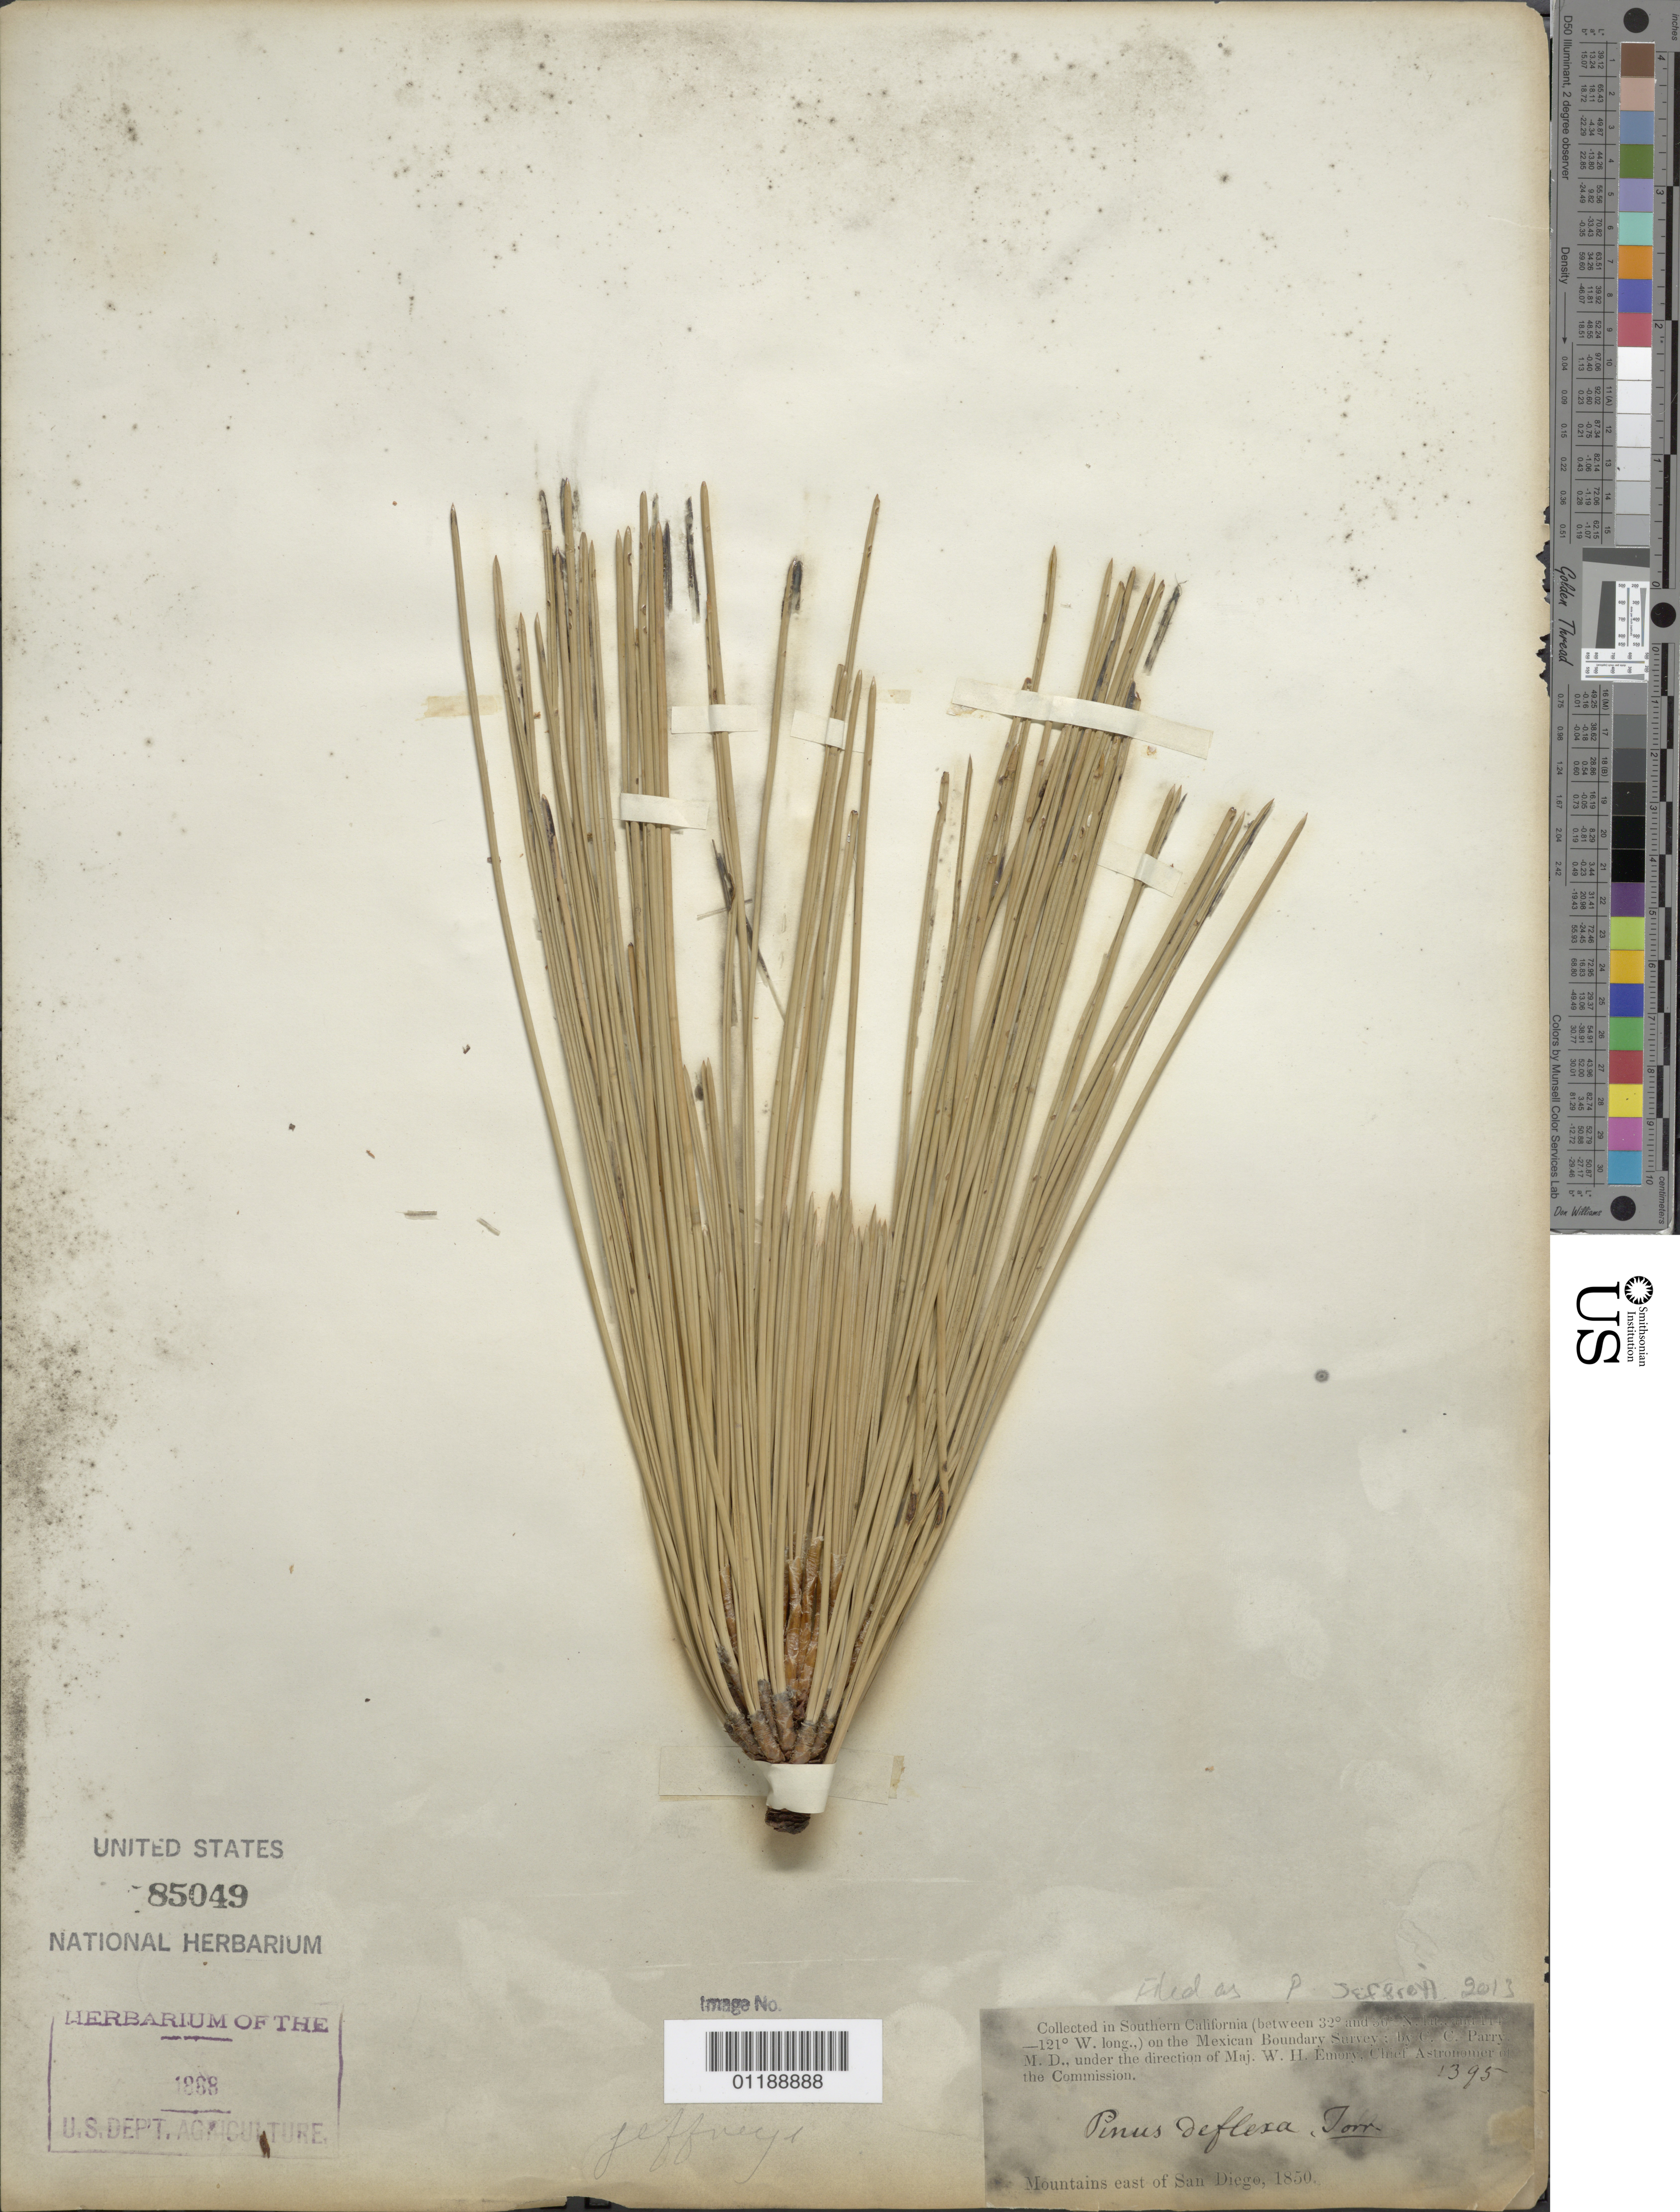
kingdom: Plantae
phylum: Tracheophyta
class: Pinopsida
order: Pinales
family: Pinaceae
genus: Pinus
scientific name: Pinus jeffreyi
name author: Balf.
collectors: C. C. Parry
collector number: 1395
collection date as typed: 1850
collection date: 1850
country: United States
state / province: California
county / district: San Diego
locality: Mountains east of San Diego, California.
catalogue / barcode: US 85049